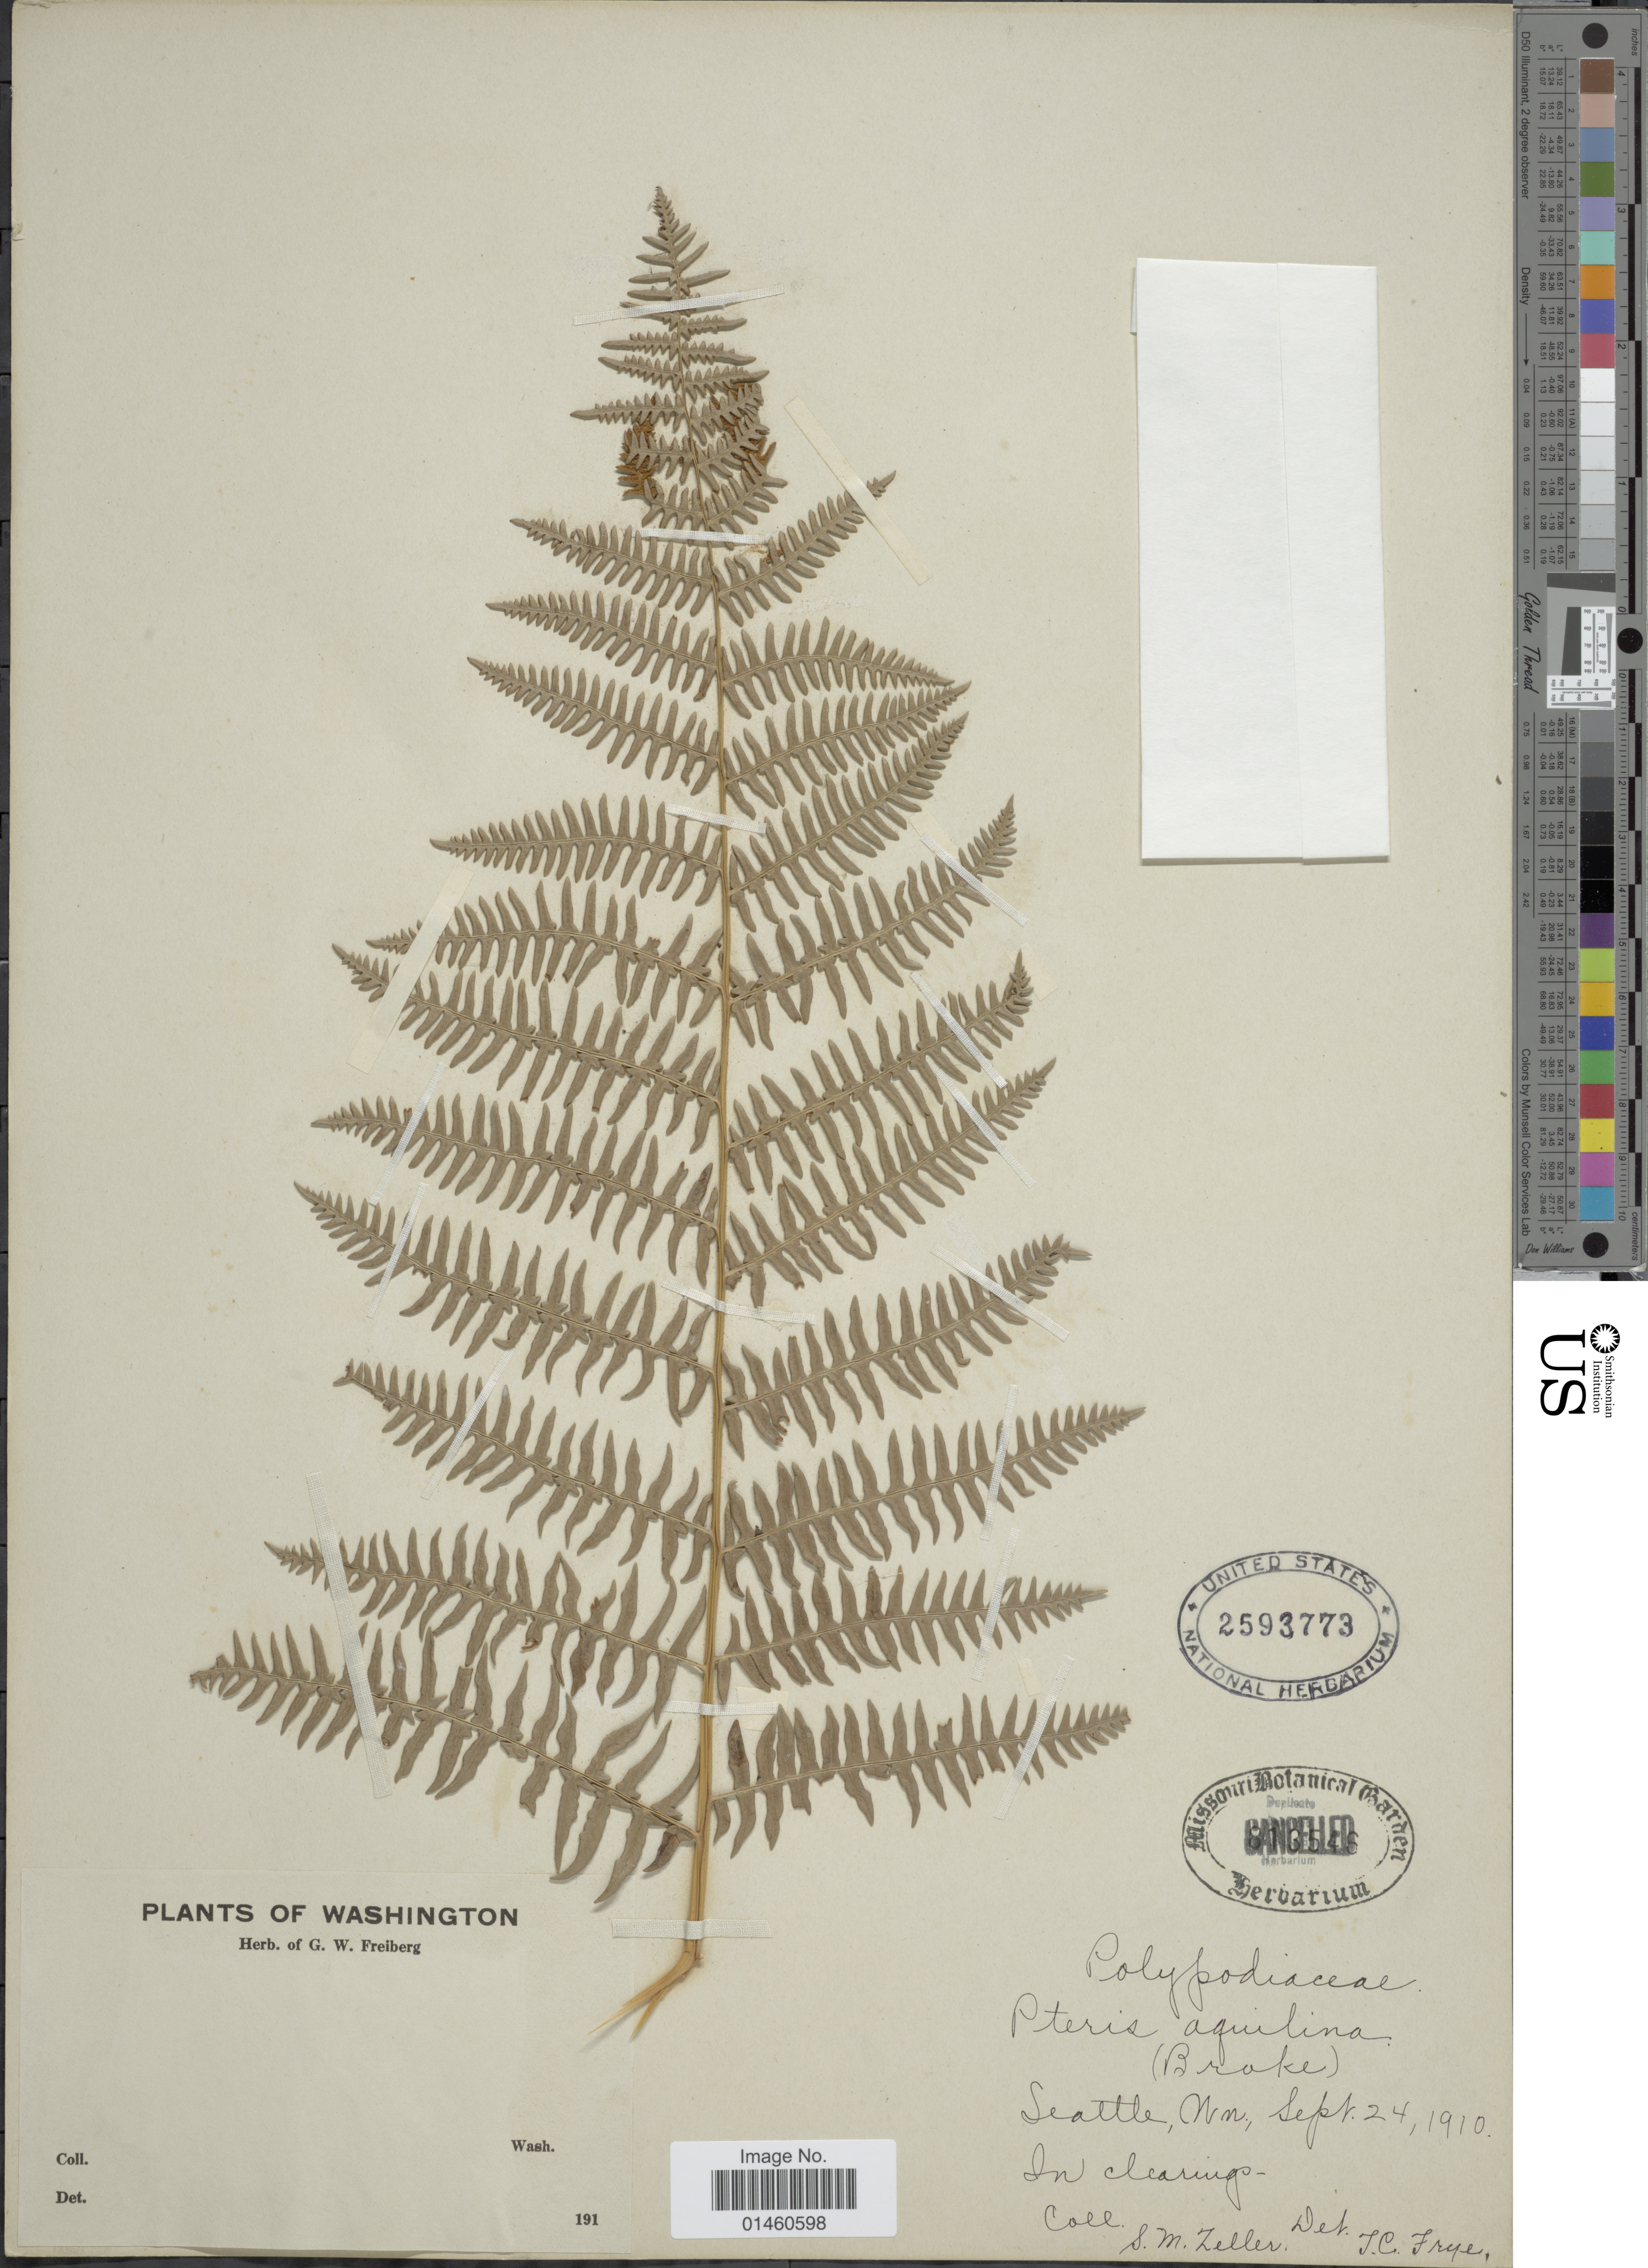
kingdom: Plantae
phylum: Tracheophyta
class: Polypodiopsida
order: Polypodiales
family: Dennstaedtiaceae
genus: Pteridium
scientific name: Pteridium pubescens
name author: (Underw.) Christenh.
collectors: S. Zeller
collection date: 1910-09-24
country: United States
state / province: Washington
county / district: King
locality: Seattle, Nn., in clearings.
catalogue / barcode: US 2593773